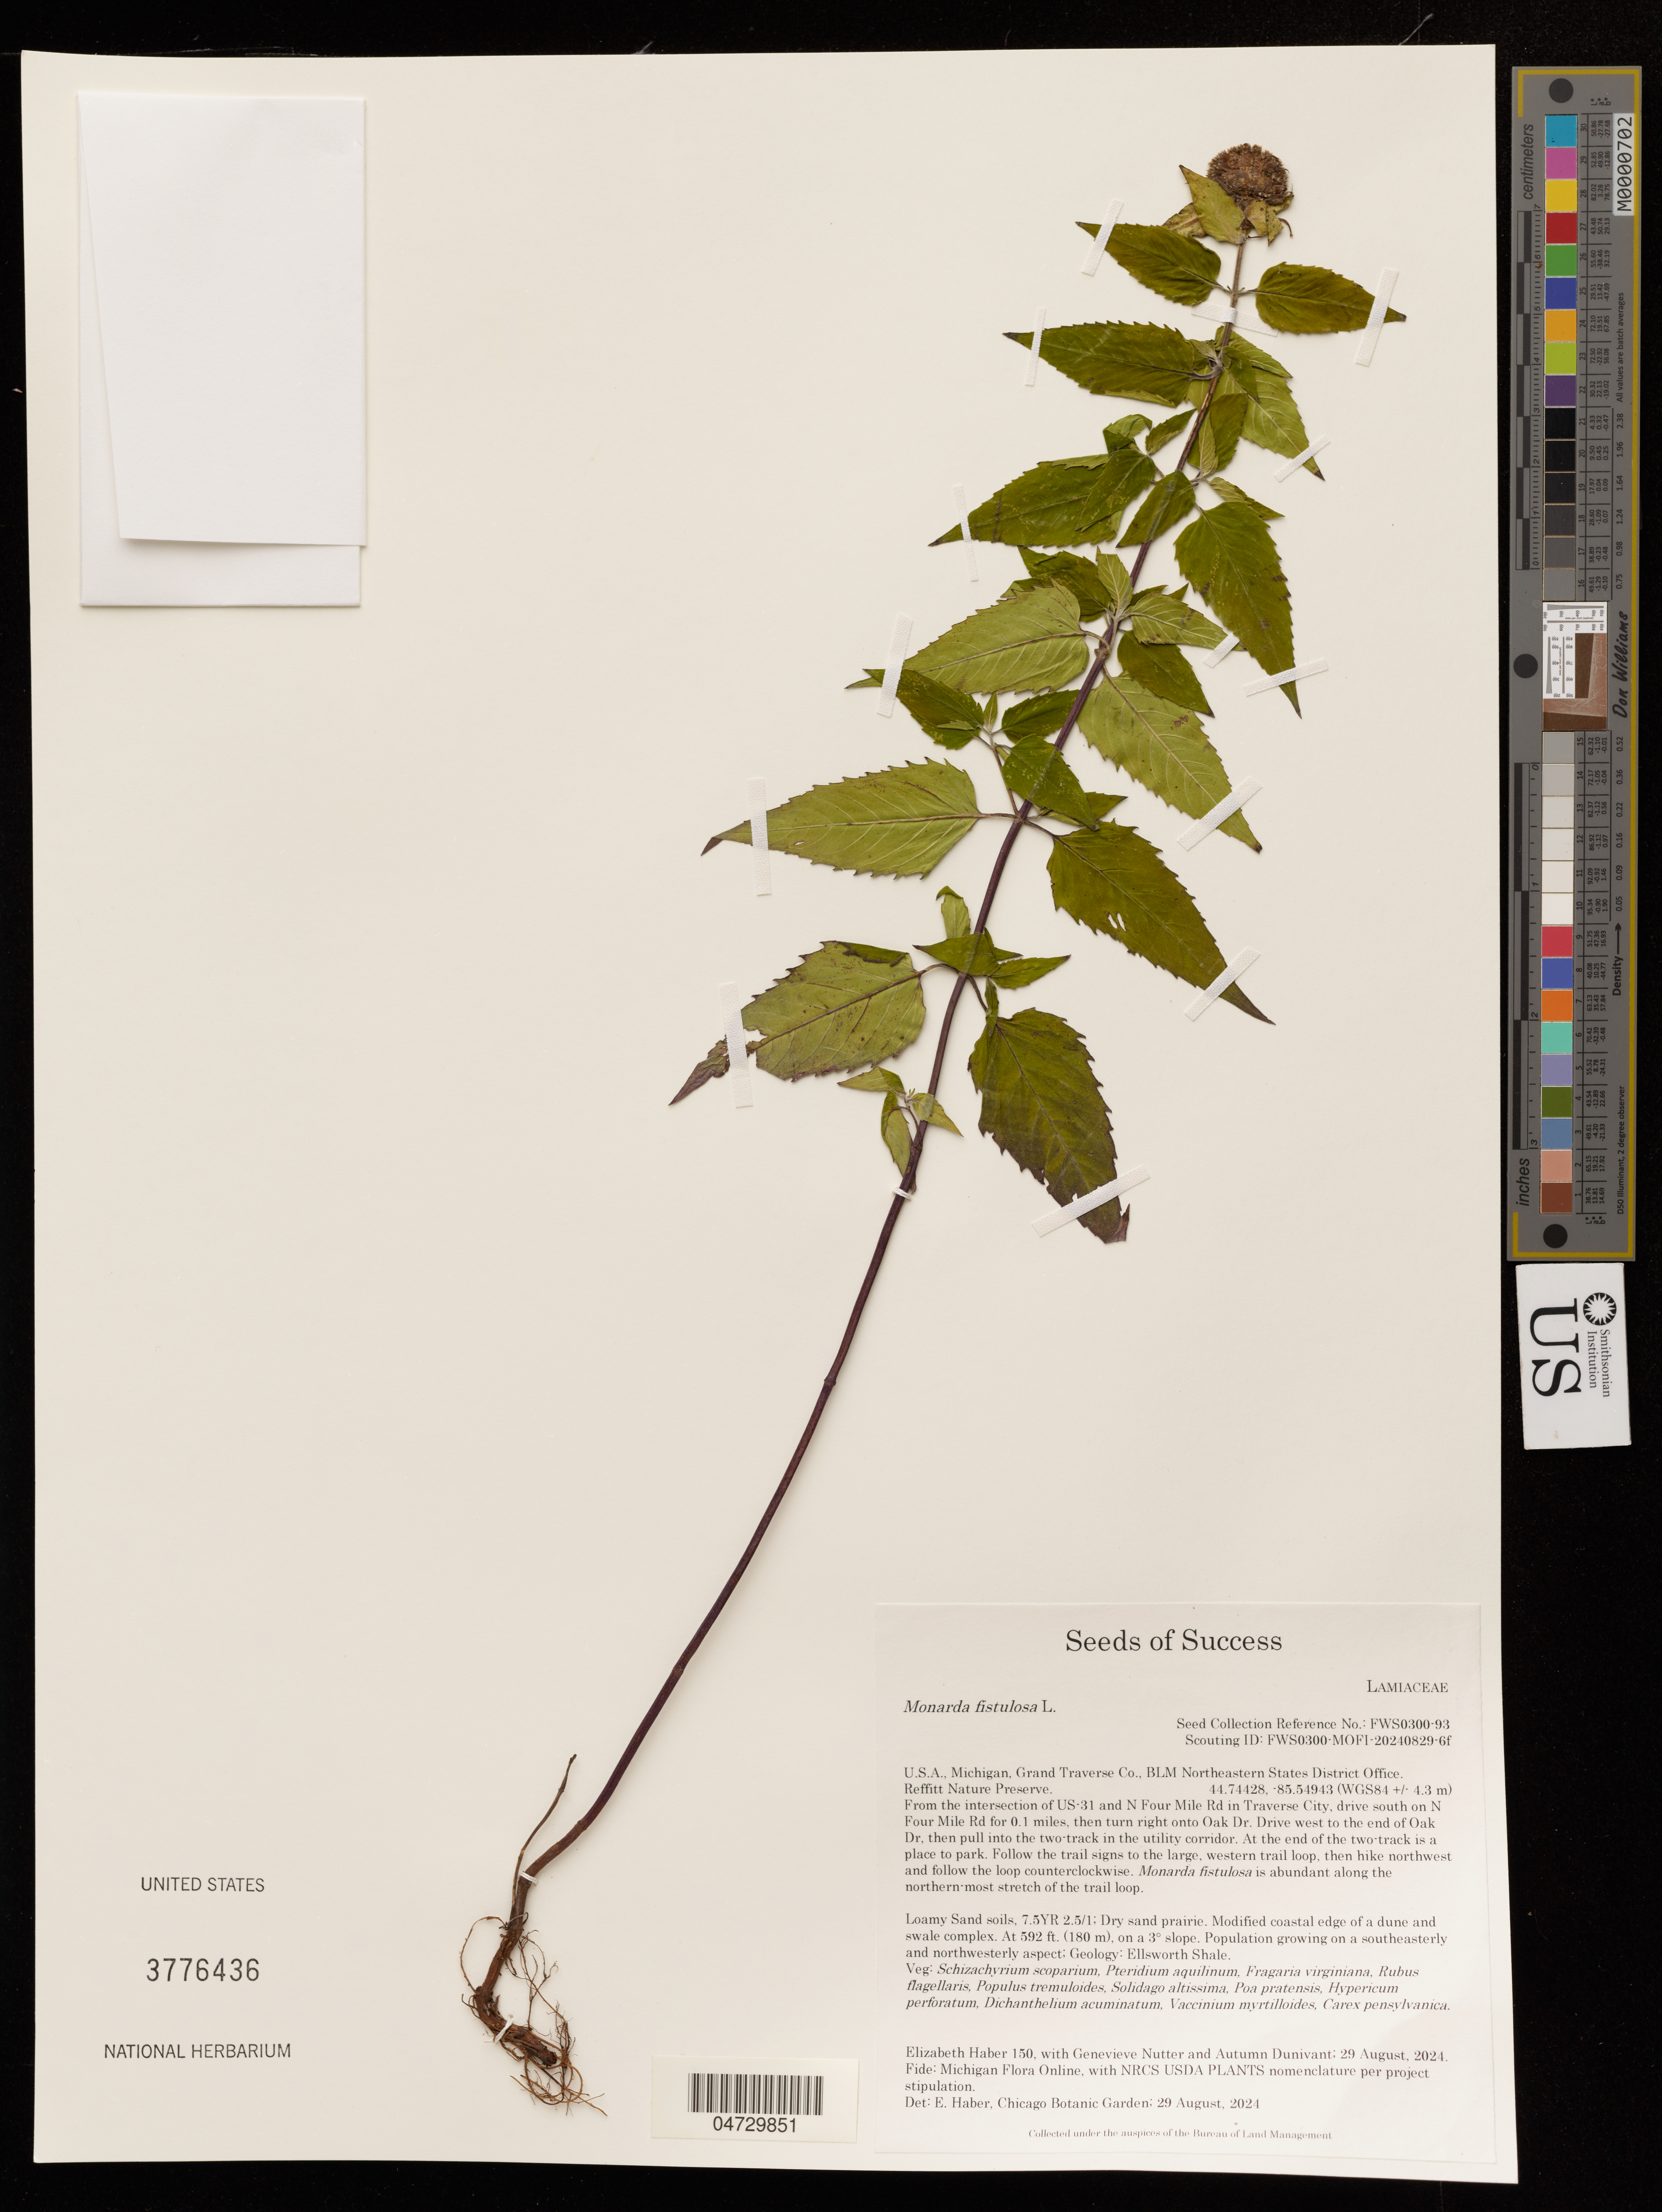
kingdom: Plantae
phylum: Tracheophyta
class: Magnoliopsida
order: Lamiales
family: Lamiaceae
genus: Monarda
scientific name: Monarda fistulosa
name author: L.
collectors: E. Haber, G. Nutter & A. Dunivant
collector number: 150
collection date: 2024-08-29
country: United States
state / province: Michigan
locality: Grand Traverse Co., BLM Northeastern States District Office. Reffitt Nature Preserve. (WGS84 +/- 4.3 m). From the intersection of US‑31 and N Four Mile Rd in Traverse City, drive south on N Four Mile Rd for 0.1 miles, then turn right onto Oak Dr. Drive west to the end of Oak Dr, then pull into the two‑track in the utility corridor. At the end of the two‑track is a place to park. Follow the trail signs to the large, western trail loop, then hike northwest and follow the loop counterclockwise.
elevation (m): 180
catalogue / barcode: US 3776436